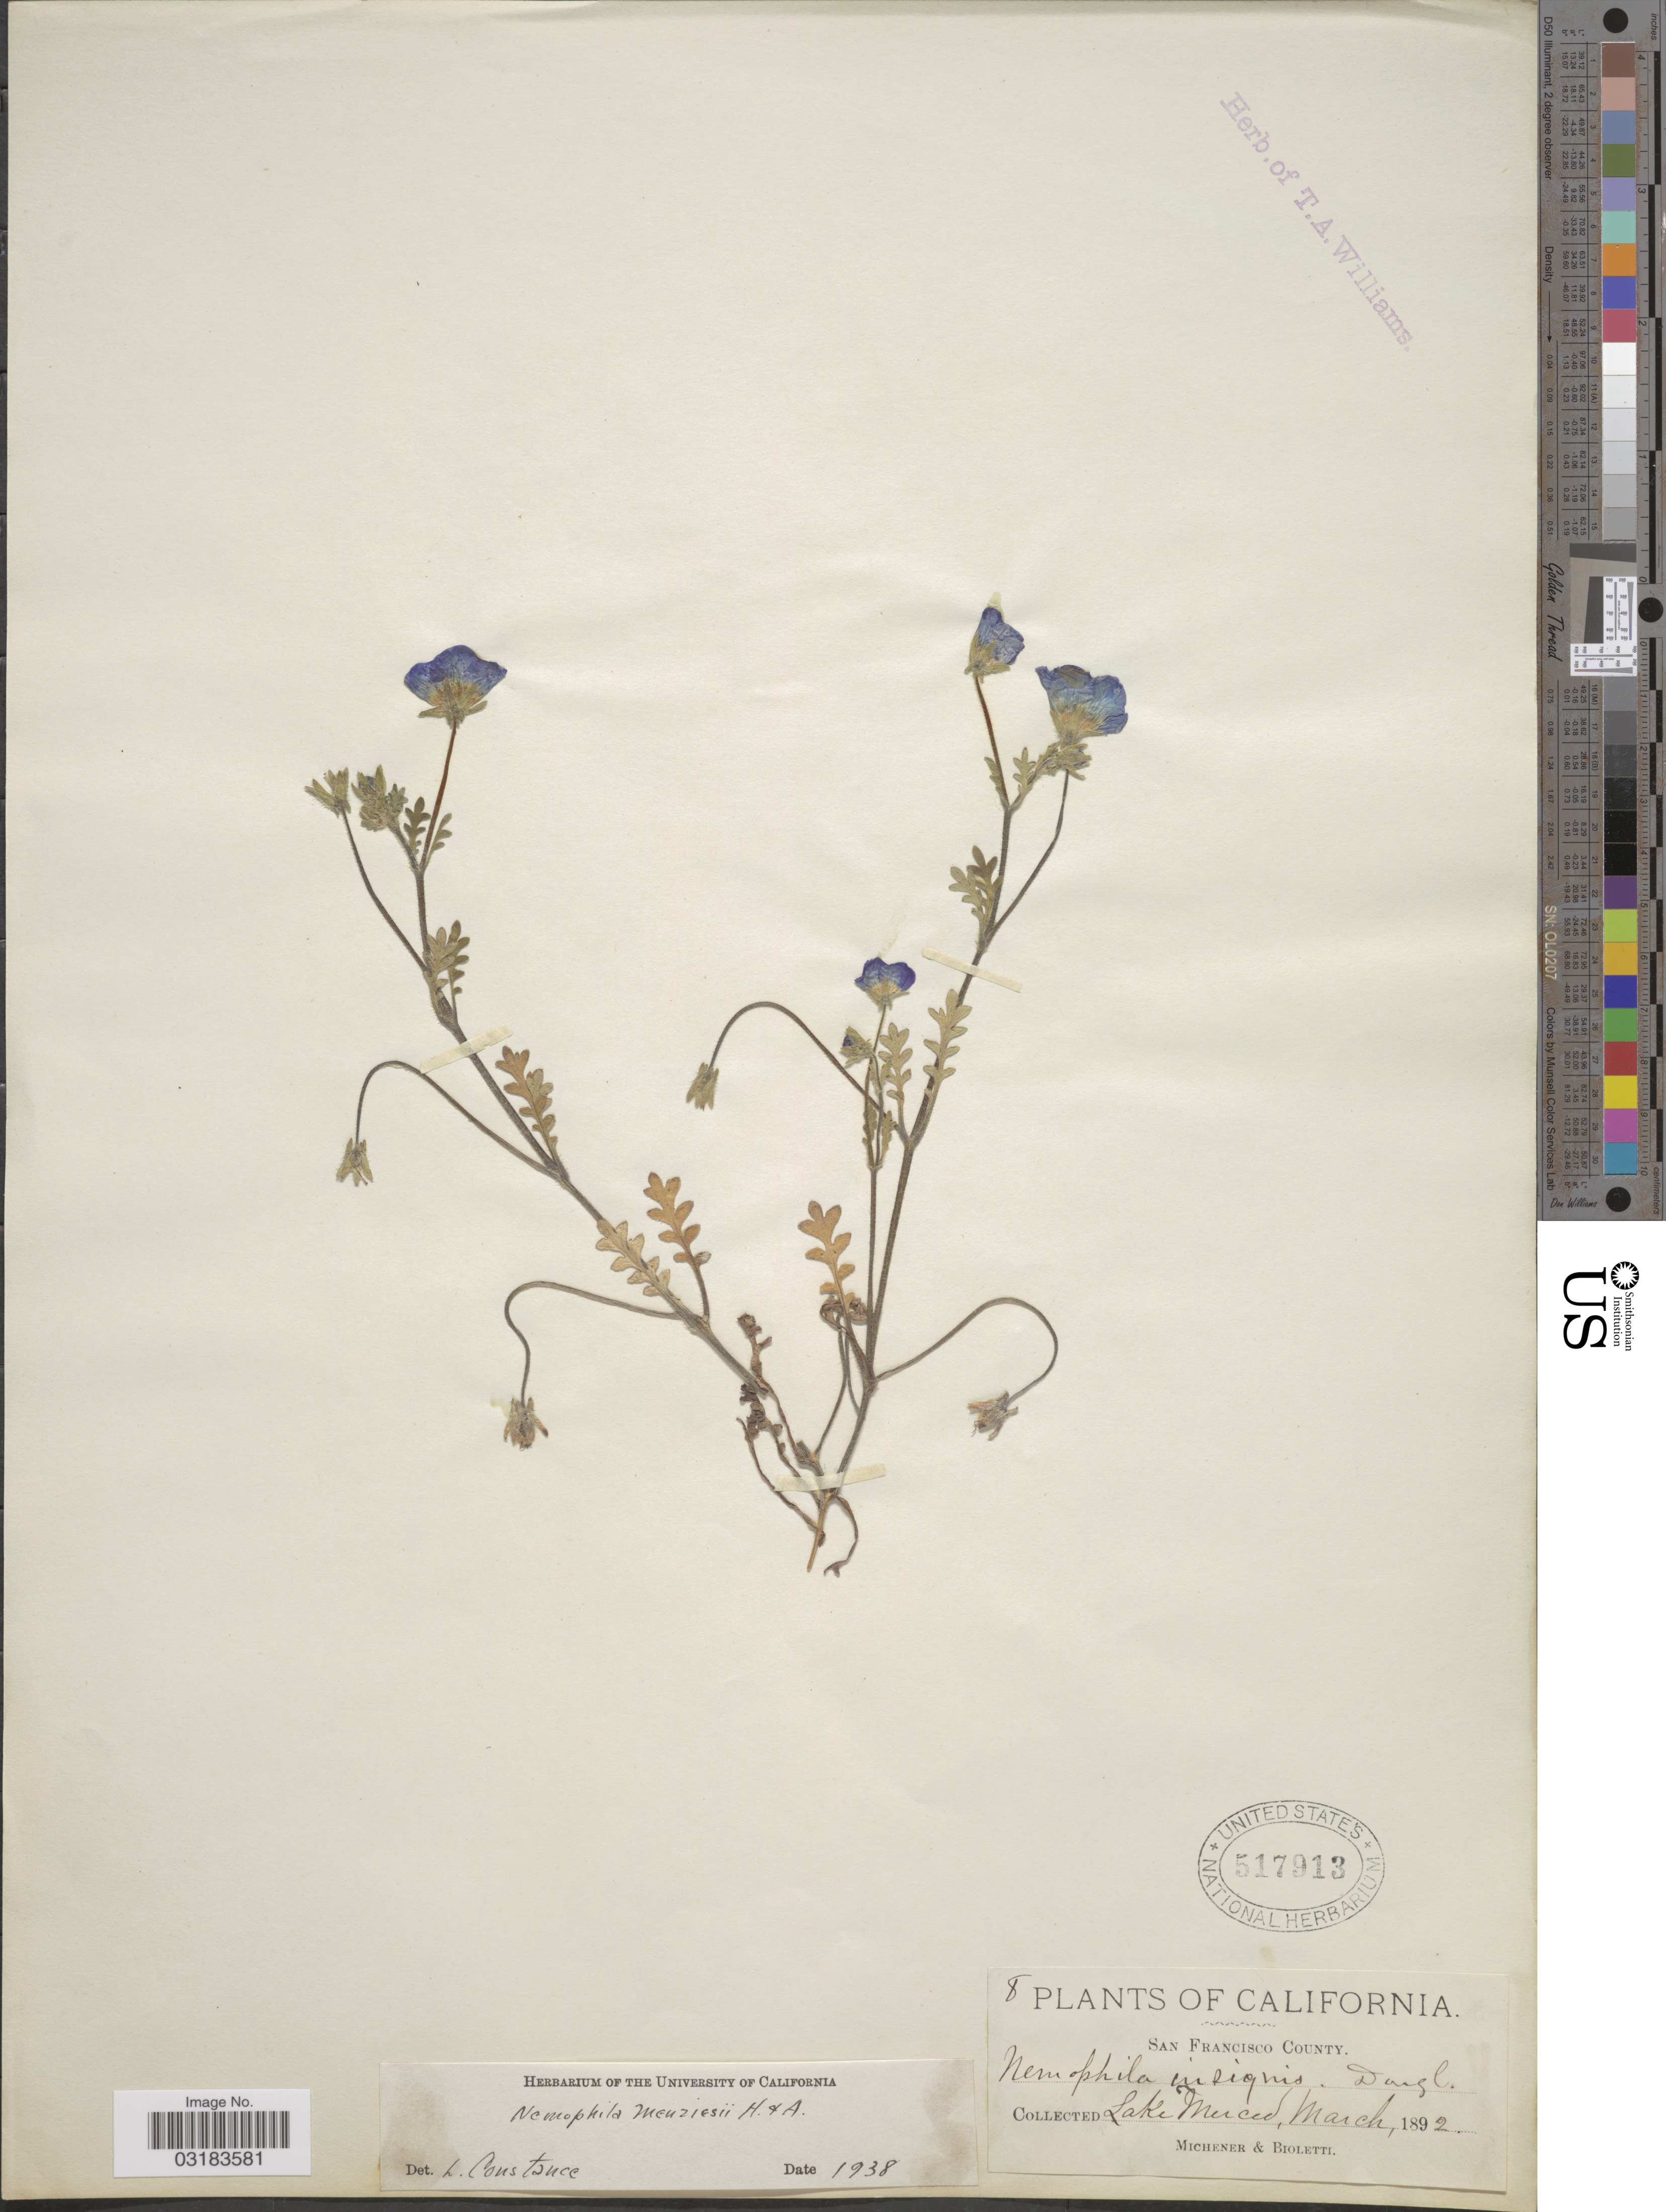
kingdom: Plantae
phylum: Tracheophyta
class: Magnoliopsida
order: Boraginales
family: Hydrophyllaceae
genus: Nemophila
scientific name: Nemophila menziesii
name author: Hook. & Arn.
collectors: -. Michener & -- Bioletti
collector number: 8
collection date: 1892-03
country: United States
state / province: California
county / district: San Francisco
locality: San Francisco County. Lake Merced.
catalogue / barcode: US 517913